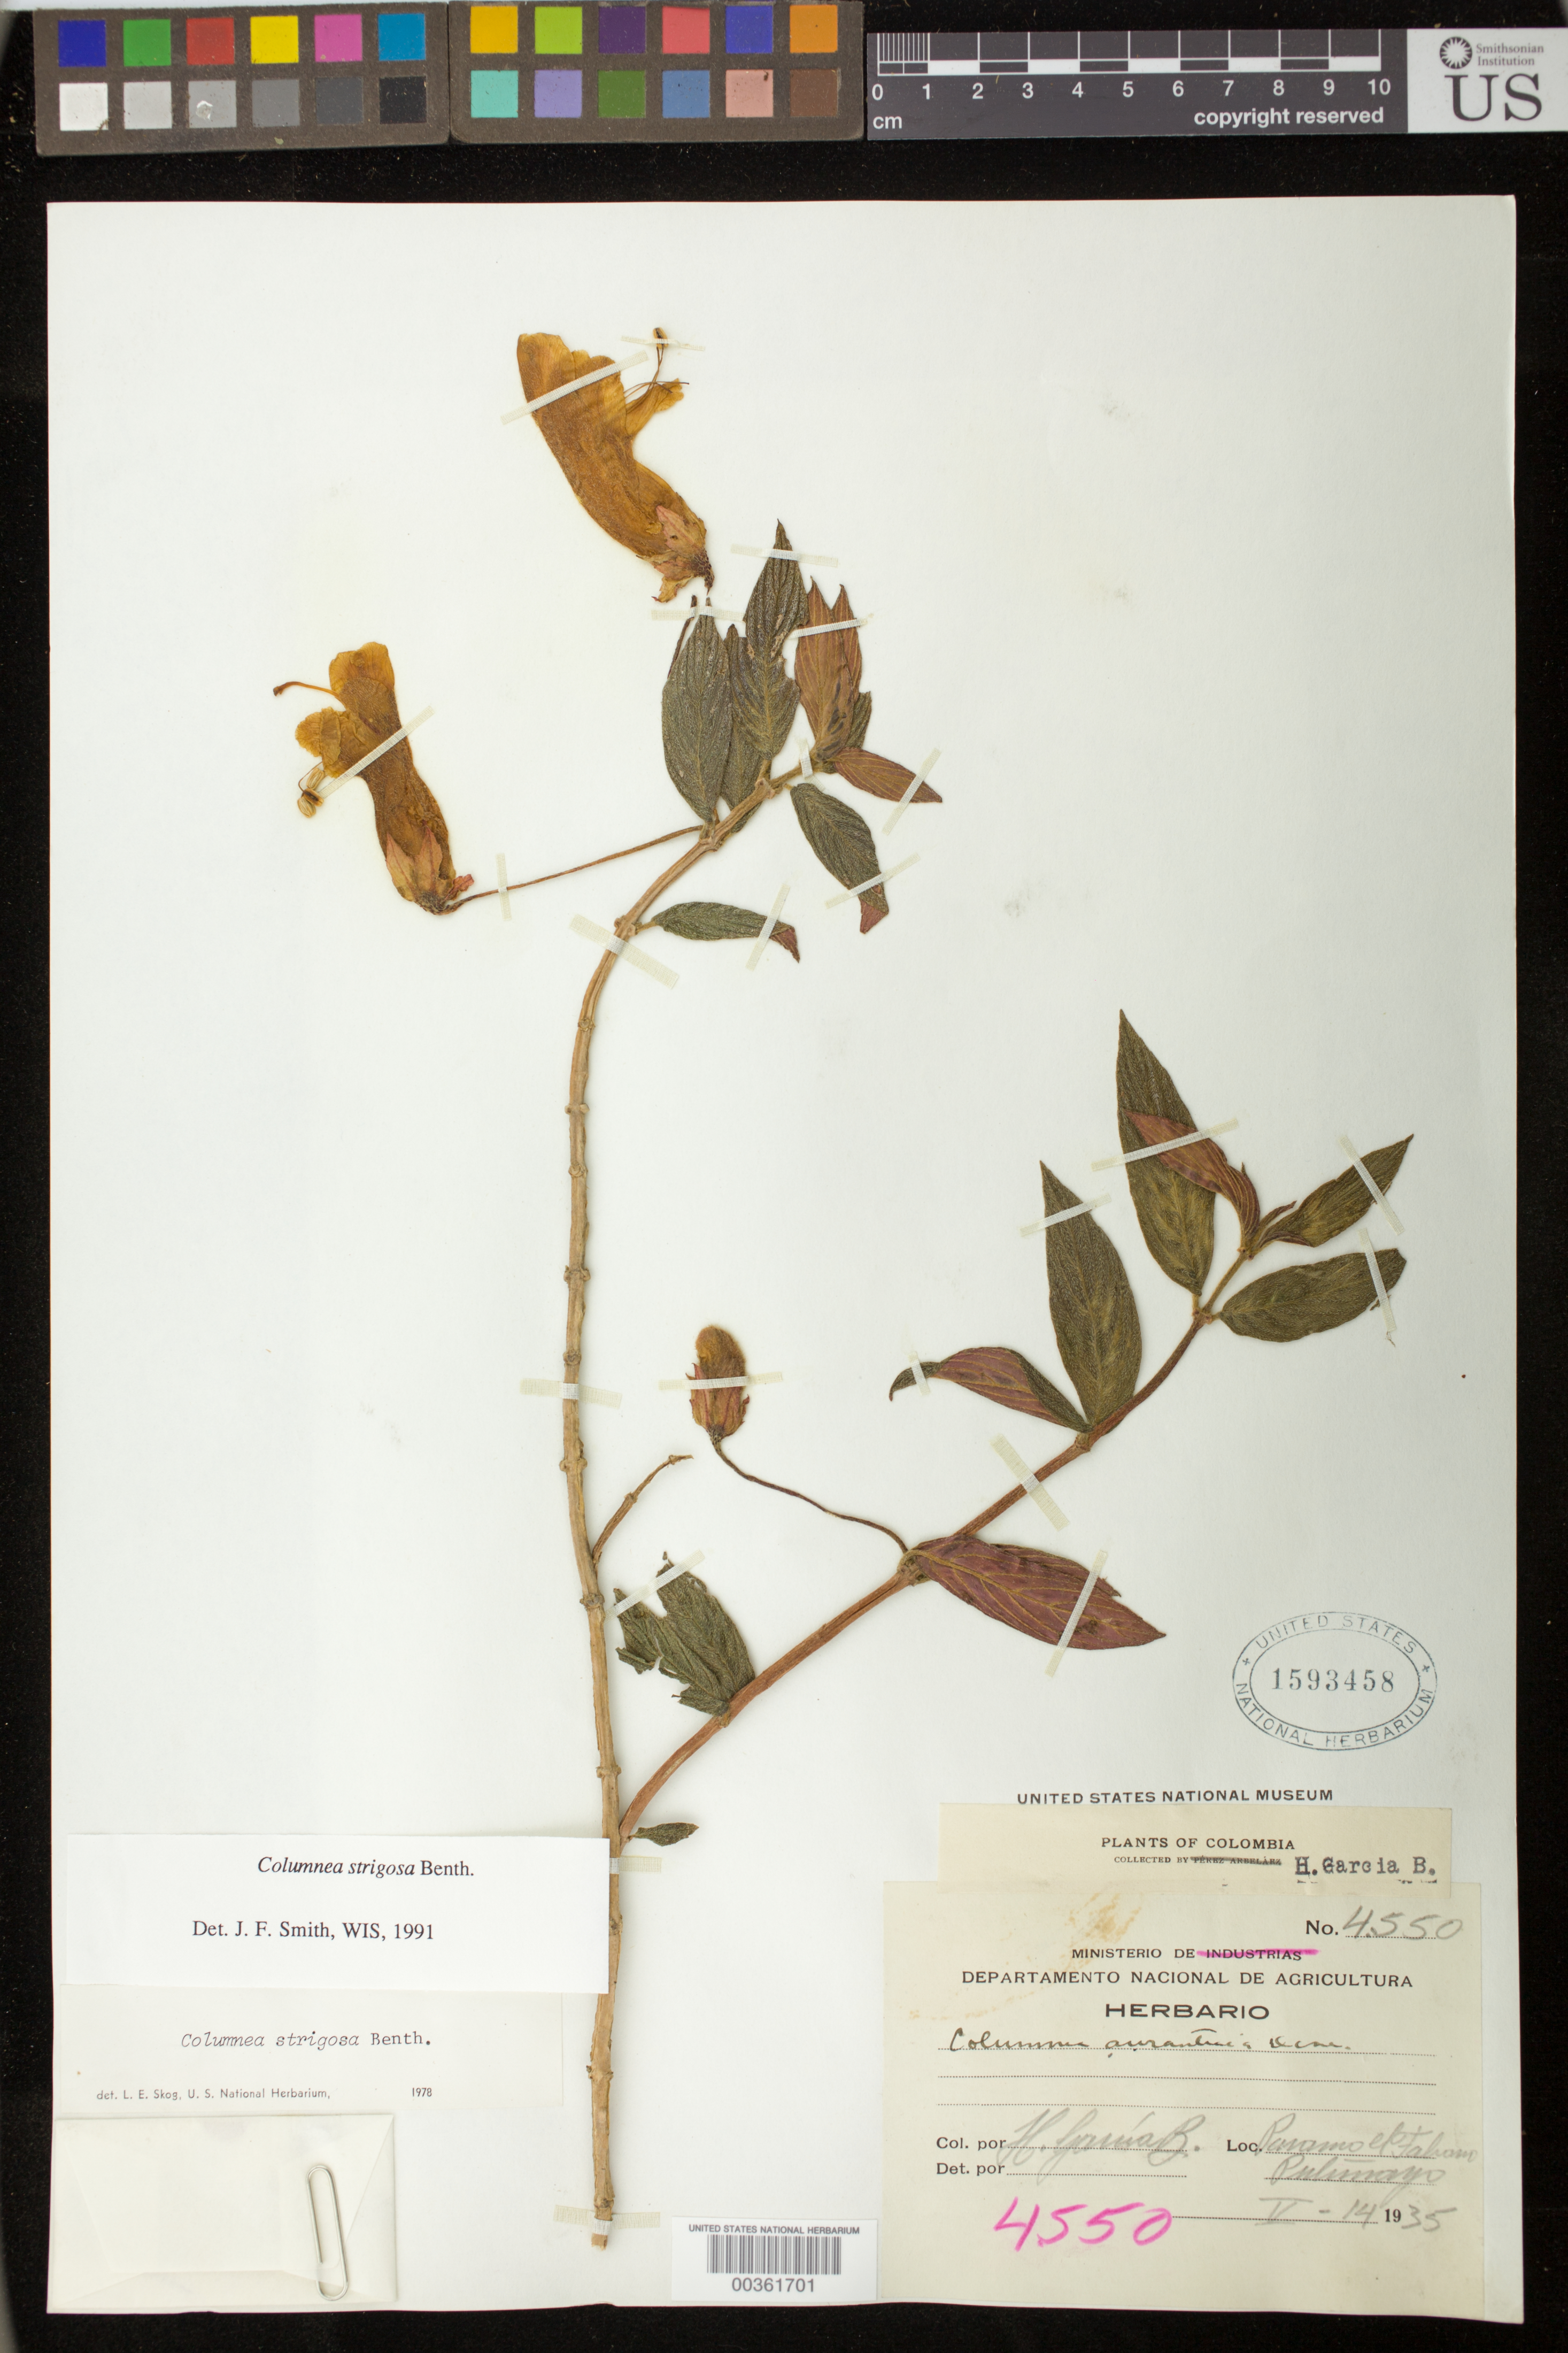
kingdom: Plantae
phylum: Tracheophyta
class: Magnoliopsida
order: Lamiales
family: Gesneriaceae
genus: Columnea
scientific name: Columnea strigosa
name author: Benth.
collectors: H. García Barriga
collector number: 4550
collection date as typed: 14 May 1935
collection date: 1935-05-14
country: Colombia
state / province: Putumayo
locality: Paramo El Fabamo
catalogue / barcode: US 1593458